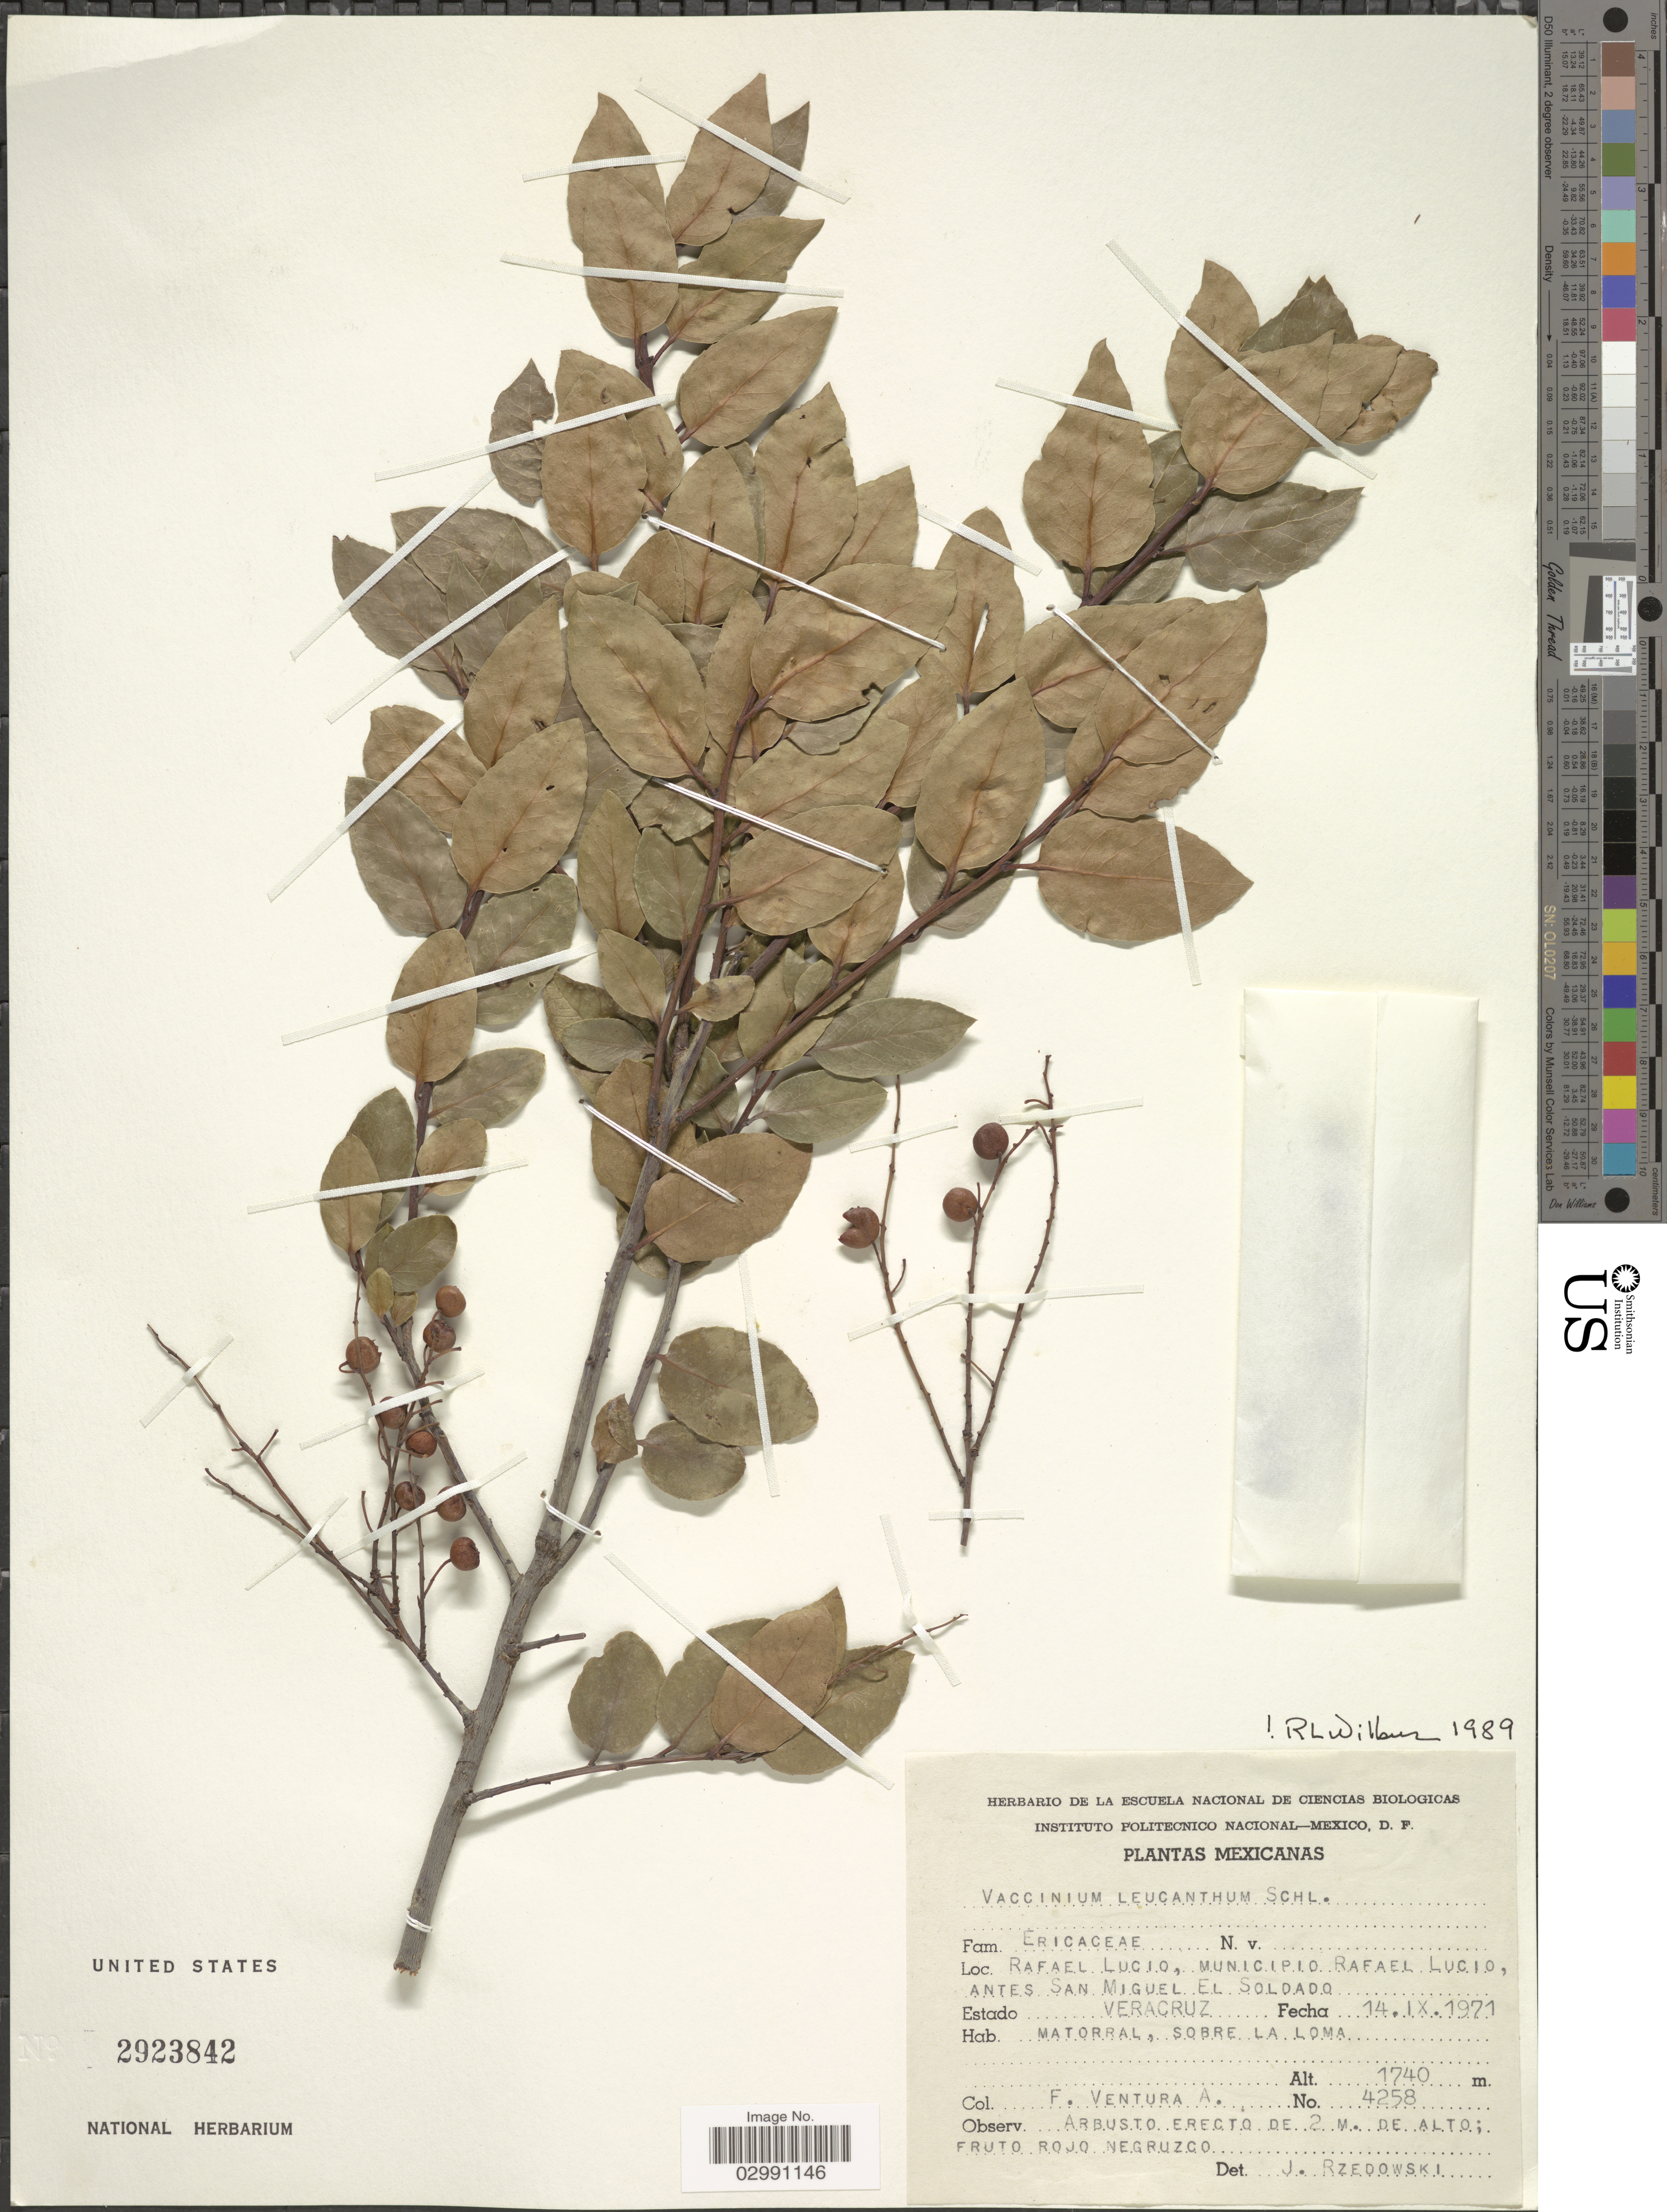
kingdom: Plantae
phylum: Tracheophyta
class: Magnoliopsida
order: Ericales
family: Ericaceae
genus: Vaccinium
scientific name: Vaccinium leucanthum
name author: Schltdl.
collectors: F. Ventura A.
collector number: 4258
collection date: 1971-09-14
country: Mexico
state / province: Veracruz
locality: Rafael Lucio, Municipio Rafael Lucio, antes San Miguel El Solado. Estado Veracruz.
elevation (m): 1740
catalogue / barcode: US 2923842